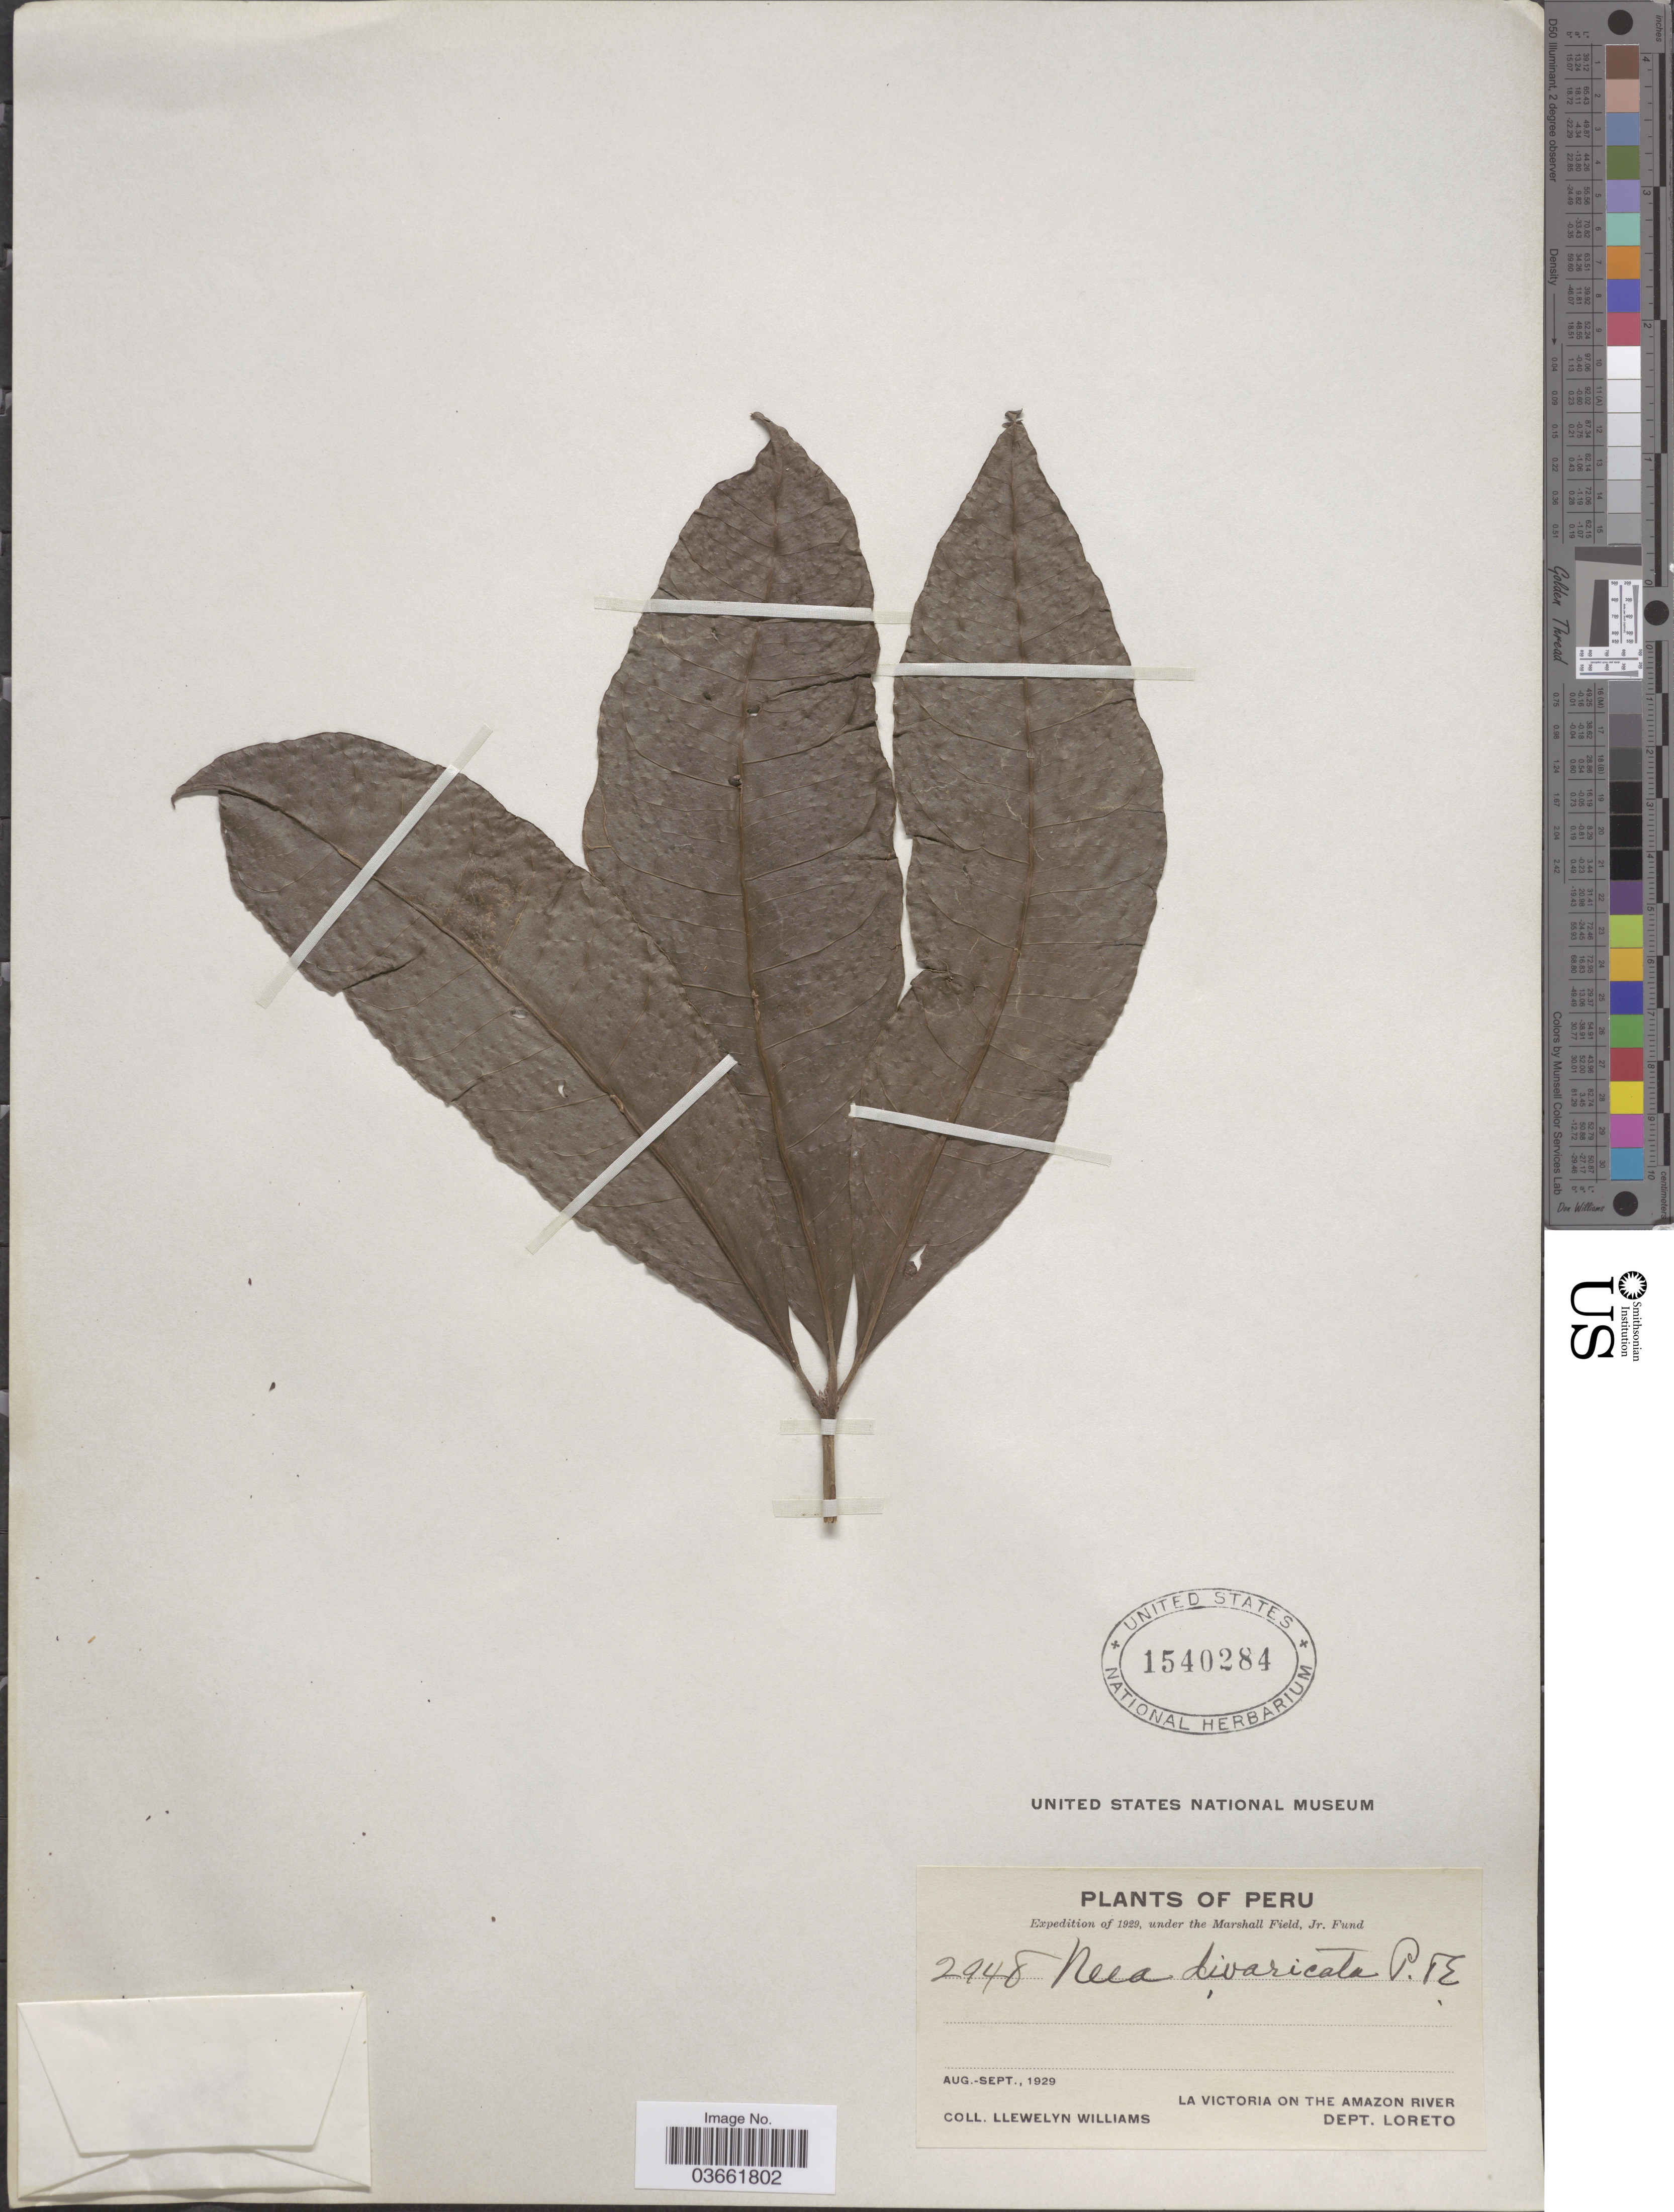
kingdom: Plantae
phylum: Tracheophyta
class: Magnoliopsida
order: Caryophyllales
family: Nyctaginaceae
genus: Neea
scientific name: Neea oppositifolia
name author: Ruiz & Pav.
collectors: Ll. Williams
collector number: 2948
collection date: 1929-08/1929-09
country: Peru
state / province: Loreto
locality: La Victoria on the Amazon River. Dept. Loreto.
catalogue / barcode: US 1540284